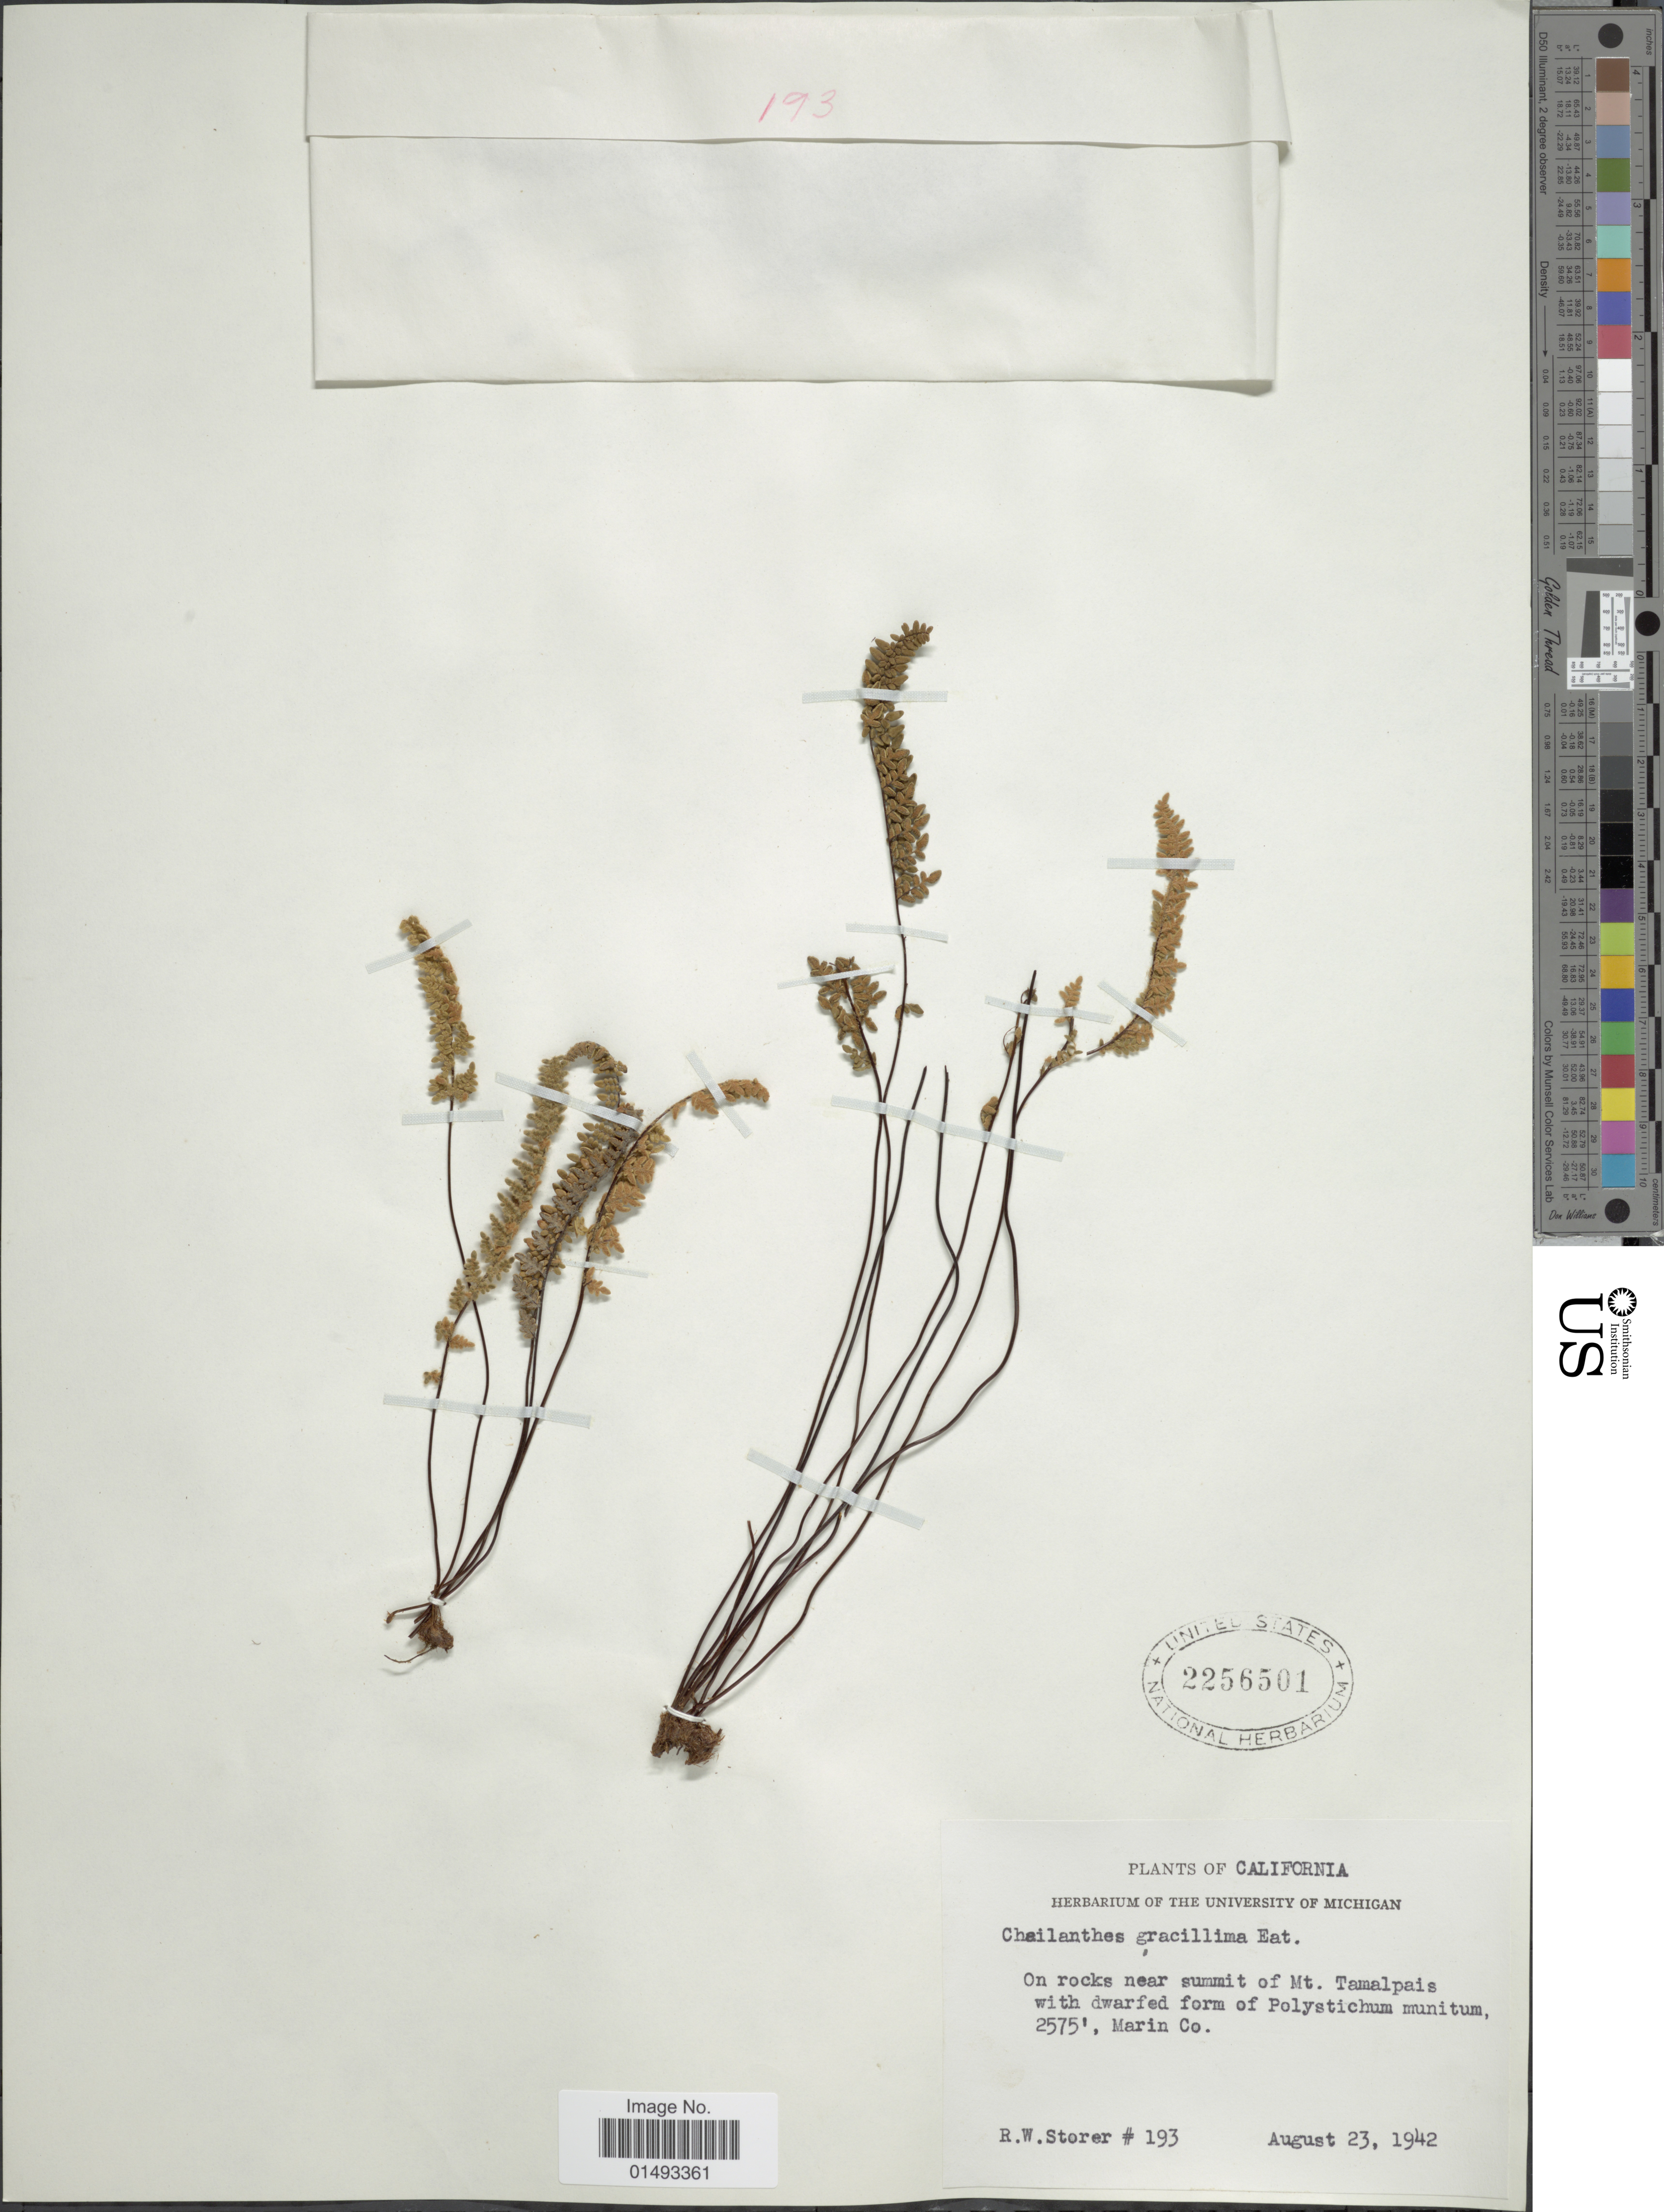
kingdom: Plantae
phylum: Tracheophyta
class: Polypodiopsida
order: Polypodiales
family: Pteridaceae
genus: Myriopteris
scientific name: Myriopteris gracillima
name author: (D.C. Eaton) J. Sm.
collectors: R. Storer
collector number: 193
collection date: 1942-08-23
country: United States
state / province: California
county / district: Marin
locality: On rocks near summit of Mt Tamalpais, Marin Co.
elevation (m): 785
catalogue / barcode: US 2256501